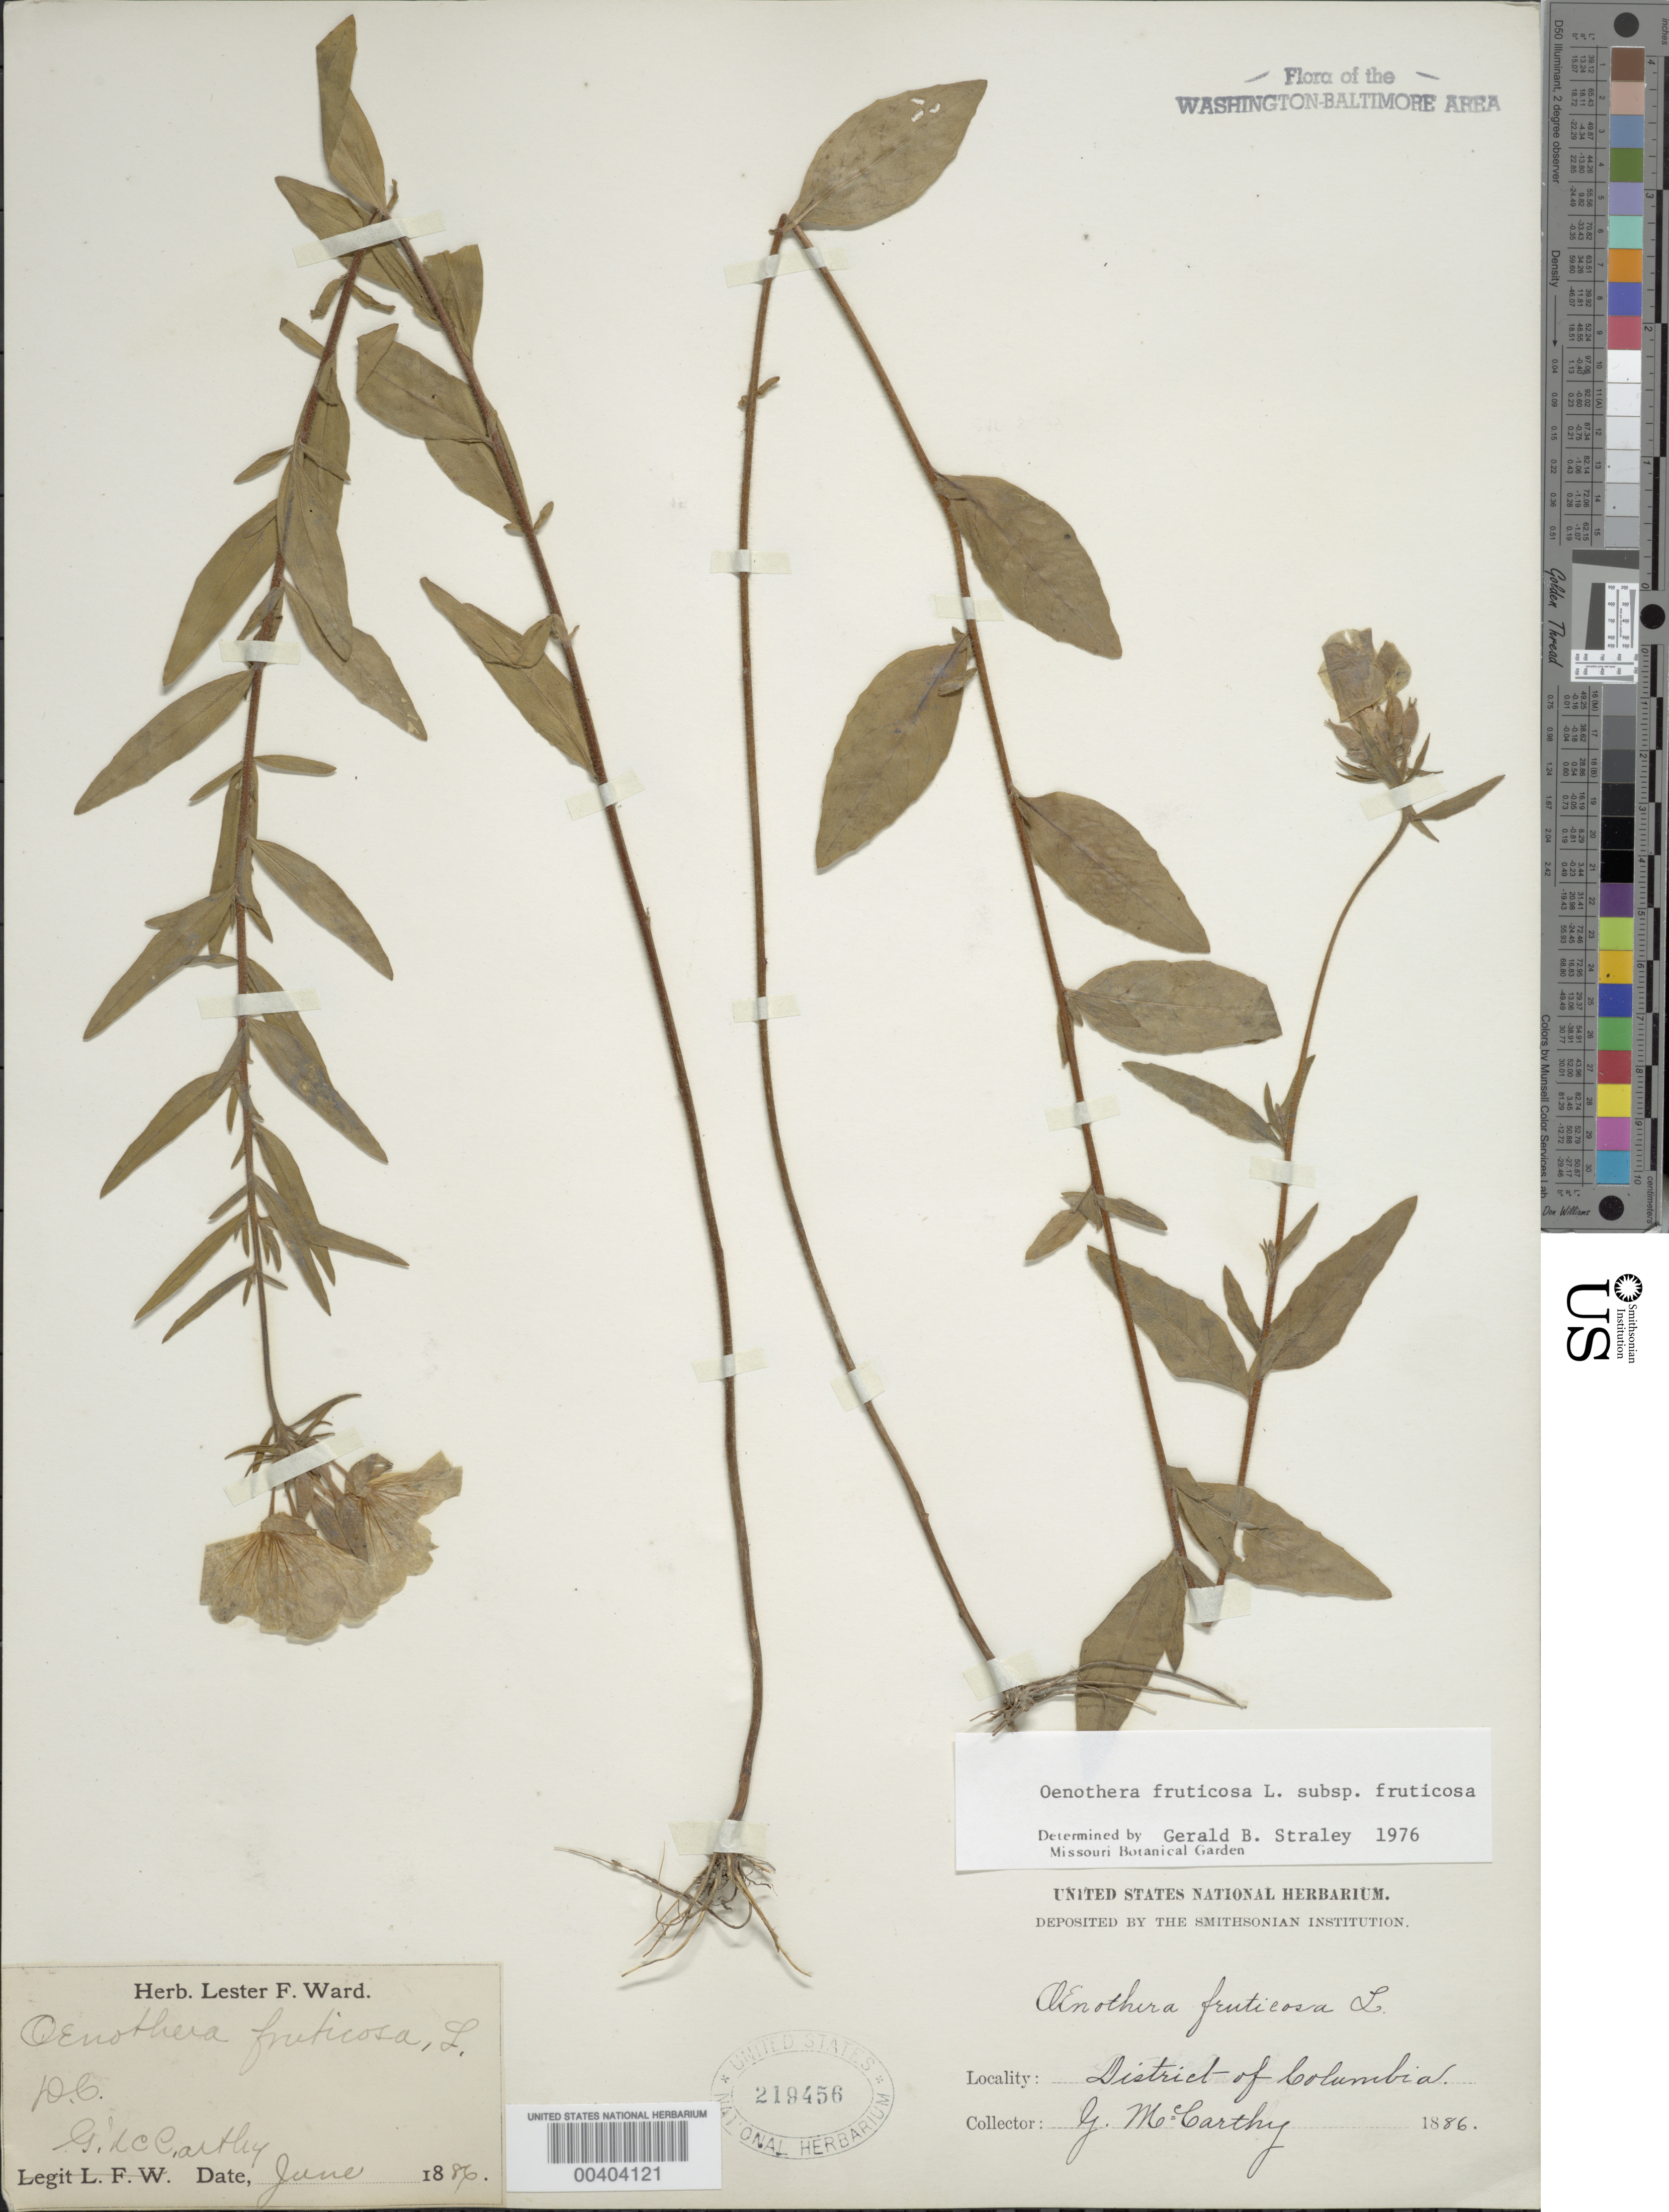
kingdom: Plantae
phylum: Tracheophyta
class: Magnoliopsida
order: Myrtales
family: Onagraceae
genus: Oenothera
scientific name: Oenothera fruticosa subsp. fruticosa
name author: L.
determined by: Straley, G. B.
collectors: G. McCarthy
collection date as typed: Jun 1886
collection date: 1886-06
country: United States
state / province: District of Columbia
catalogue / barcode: US 219456